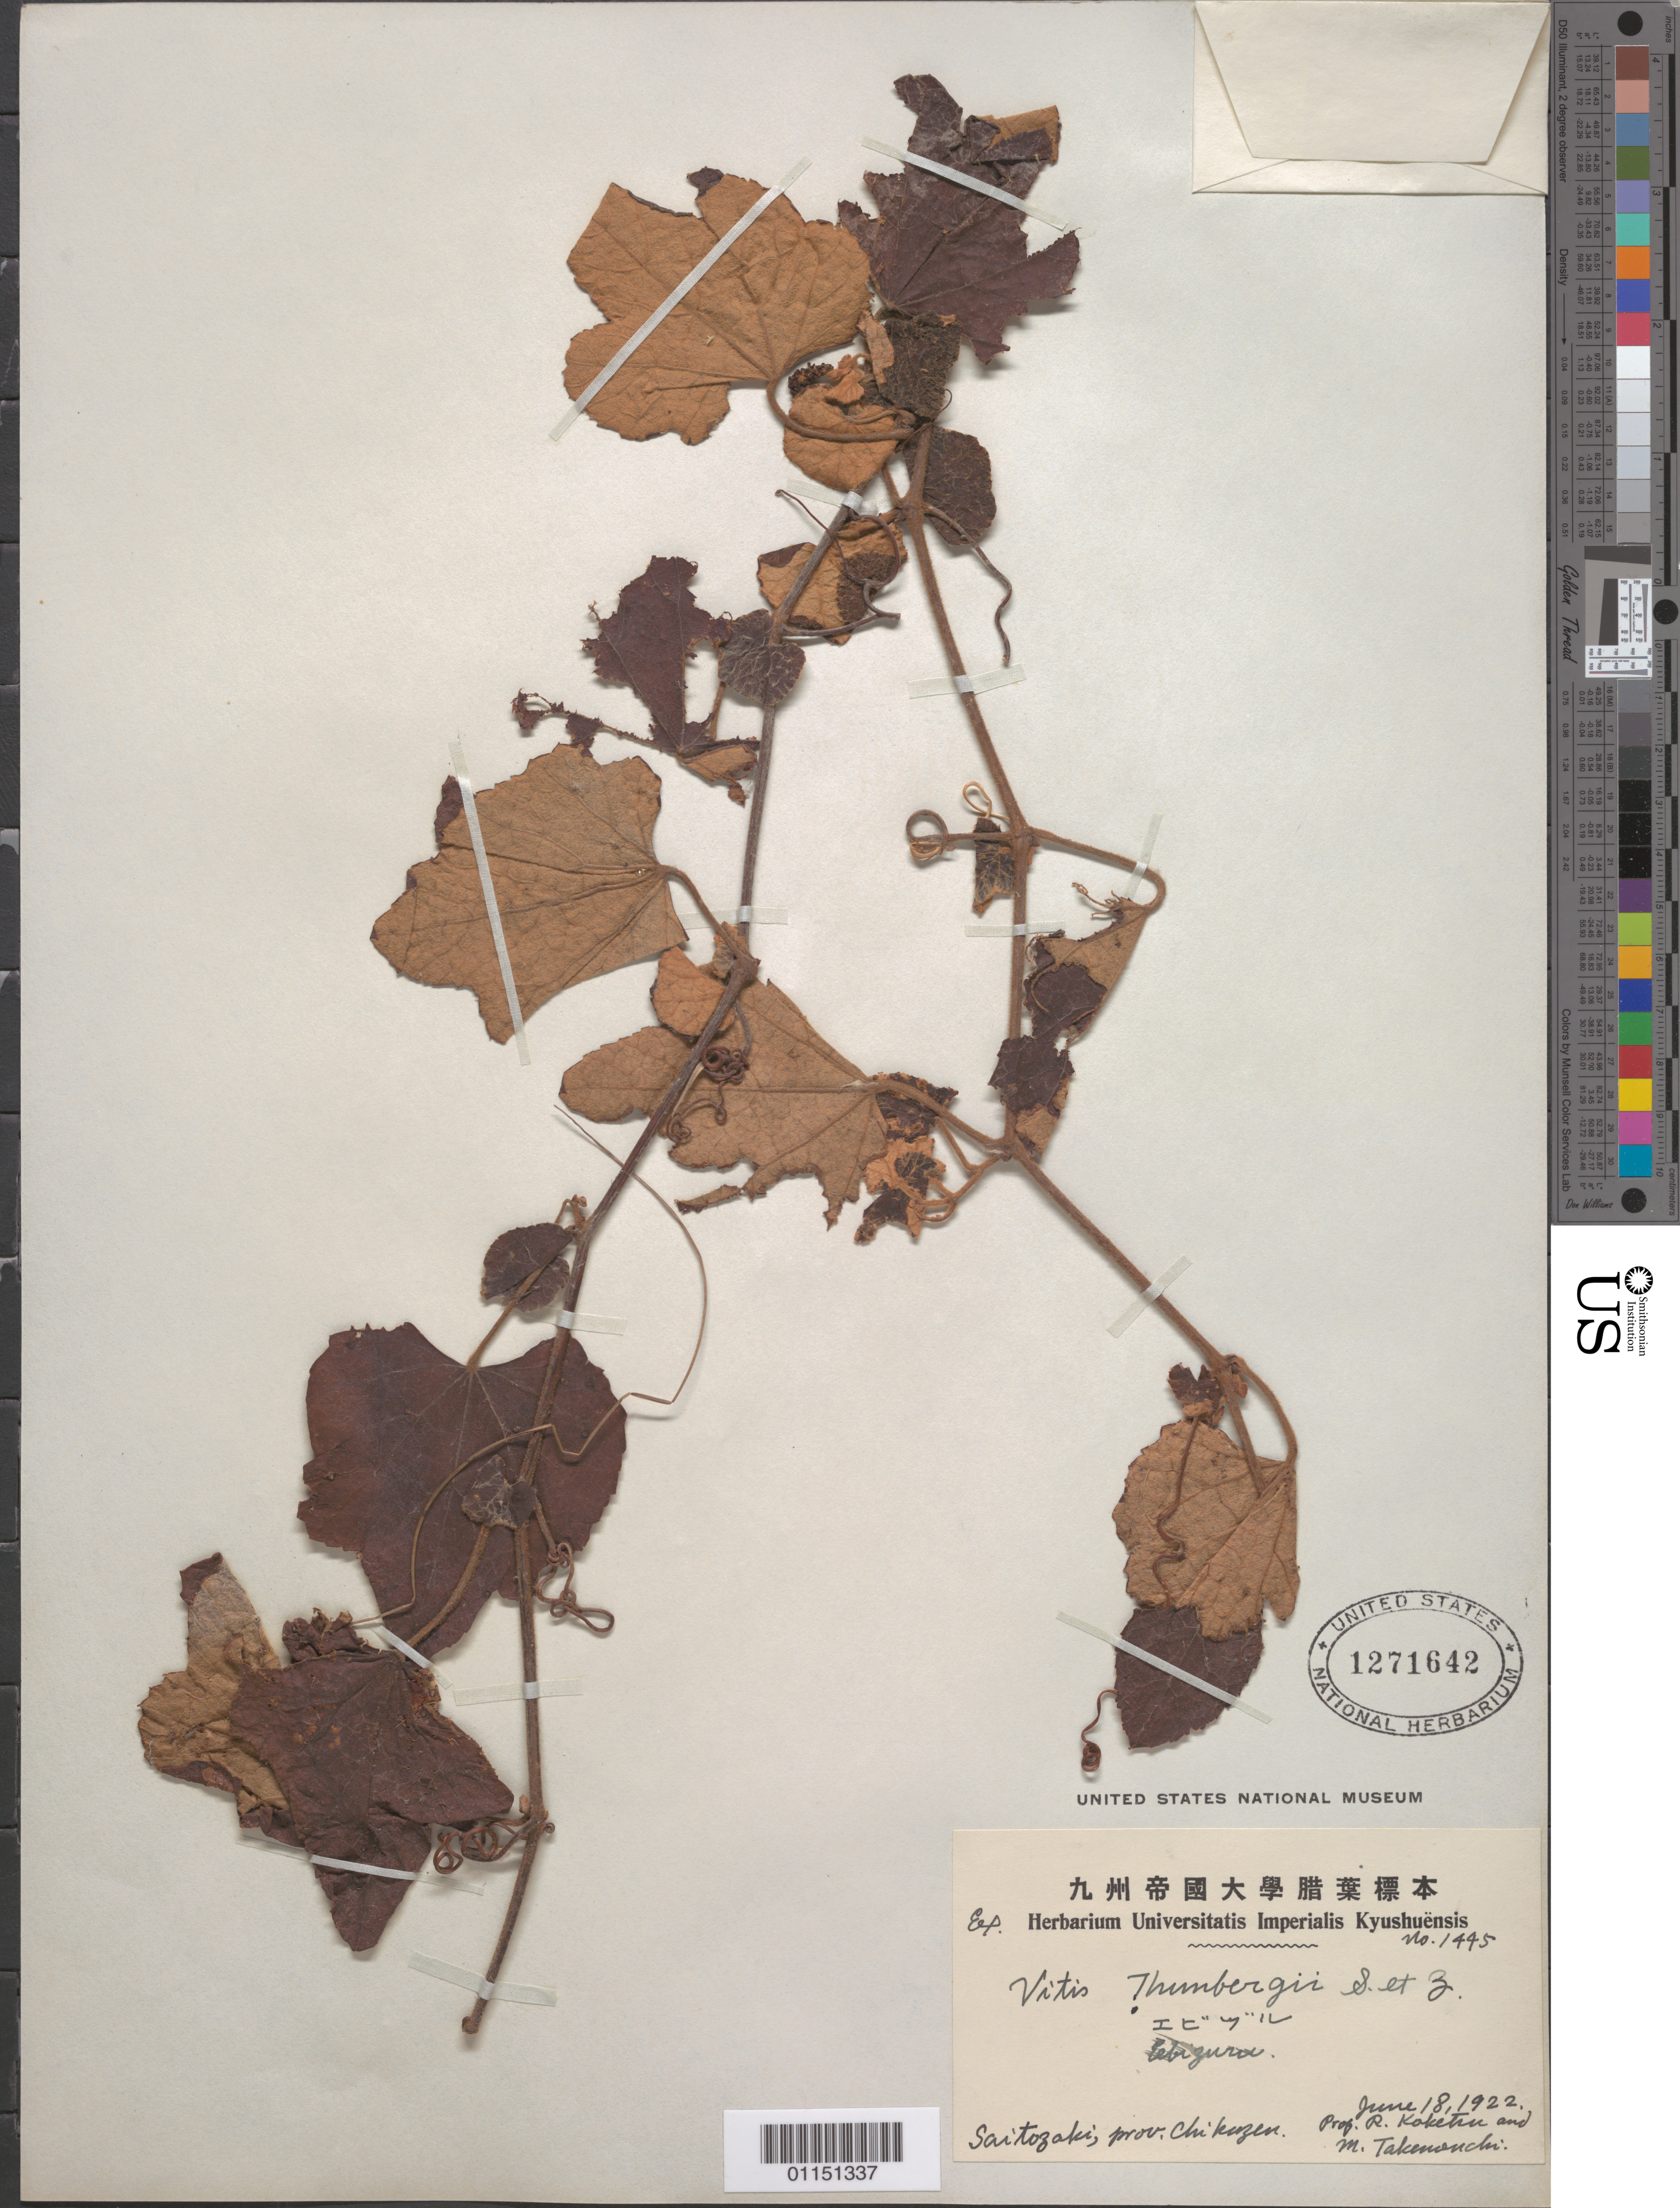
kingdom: Plantae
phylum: Tracheophyta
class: Magnoliopsida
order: Vitales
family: Vitaceae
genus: Vitis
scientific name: Vitis thunbergii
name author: Siebold & Zucc.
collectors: M. Tschonoski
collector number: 445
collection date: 1922-06-18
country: Japan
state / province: Hukuoka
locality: Saitozaki.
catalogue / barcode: US 1271642